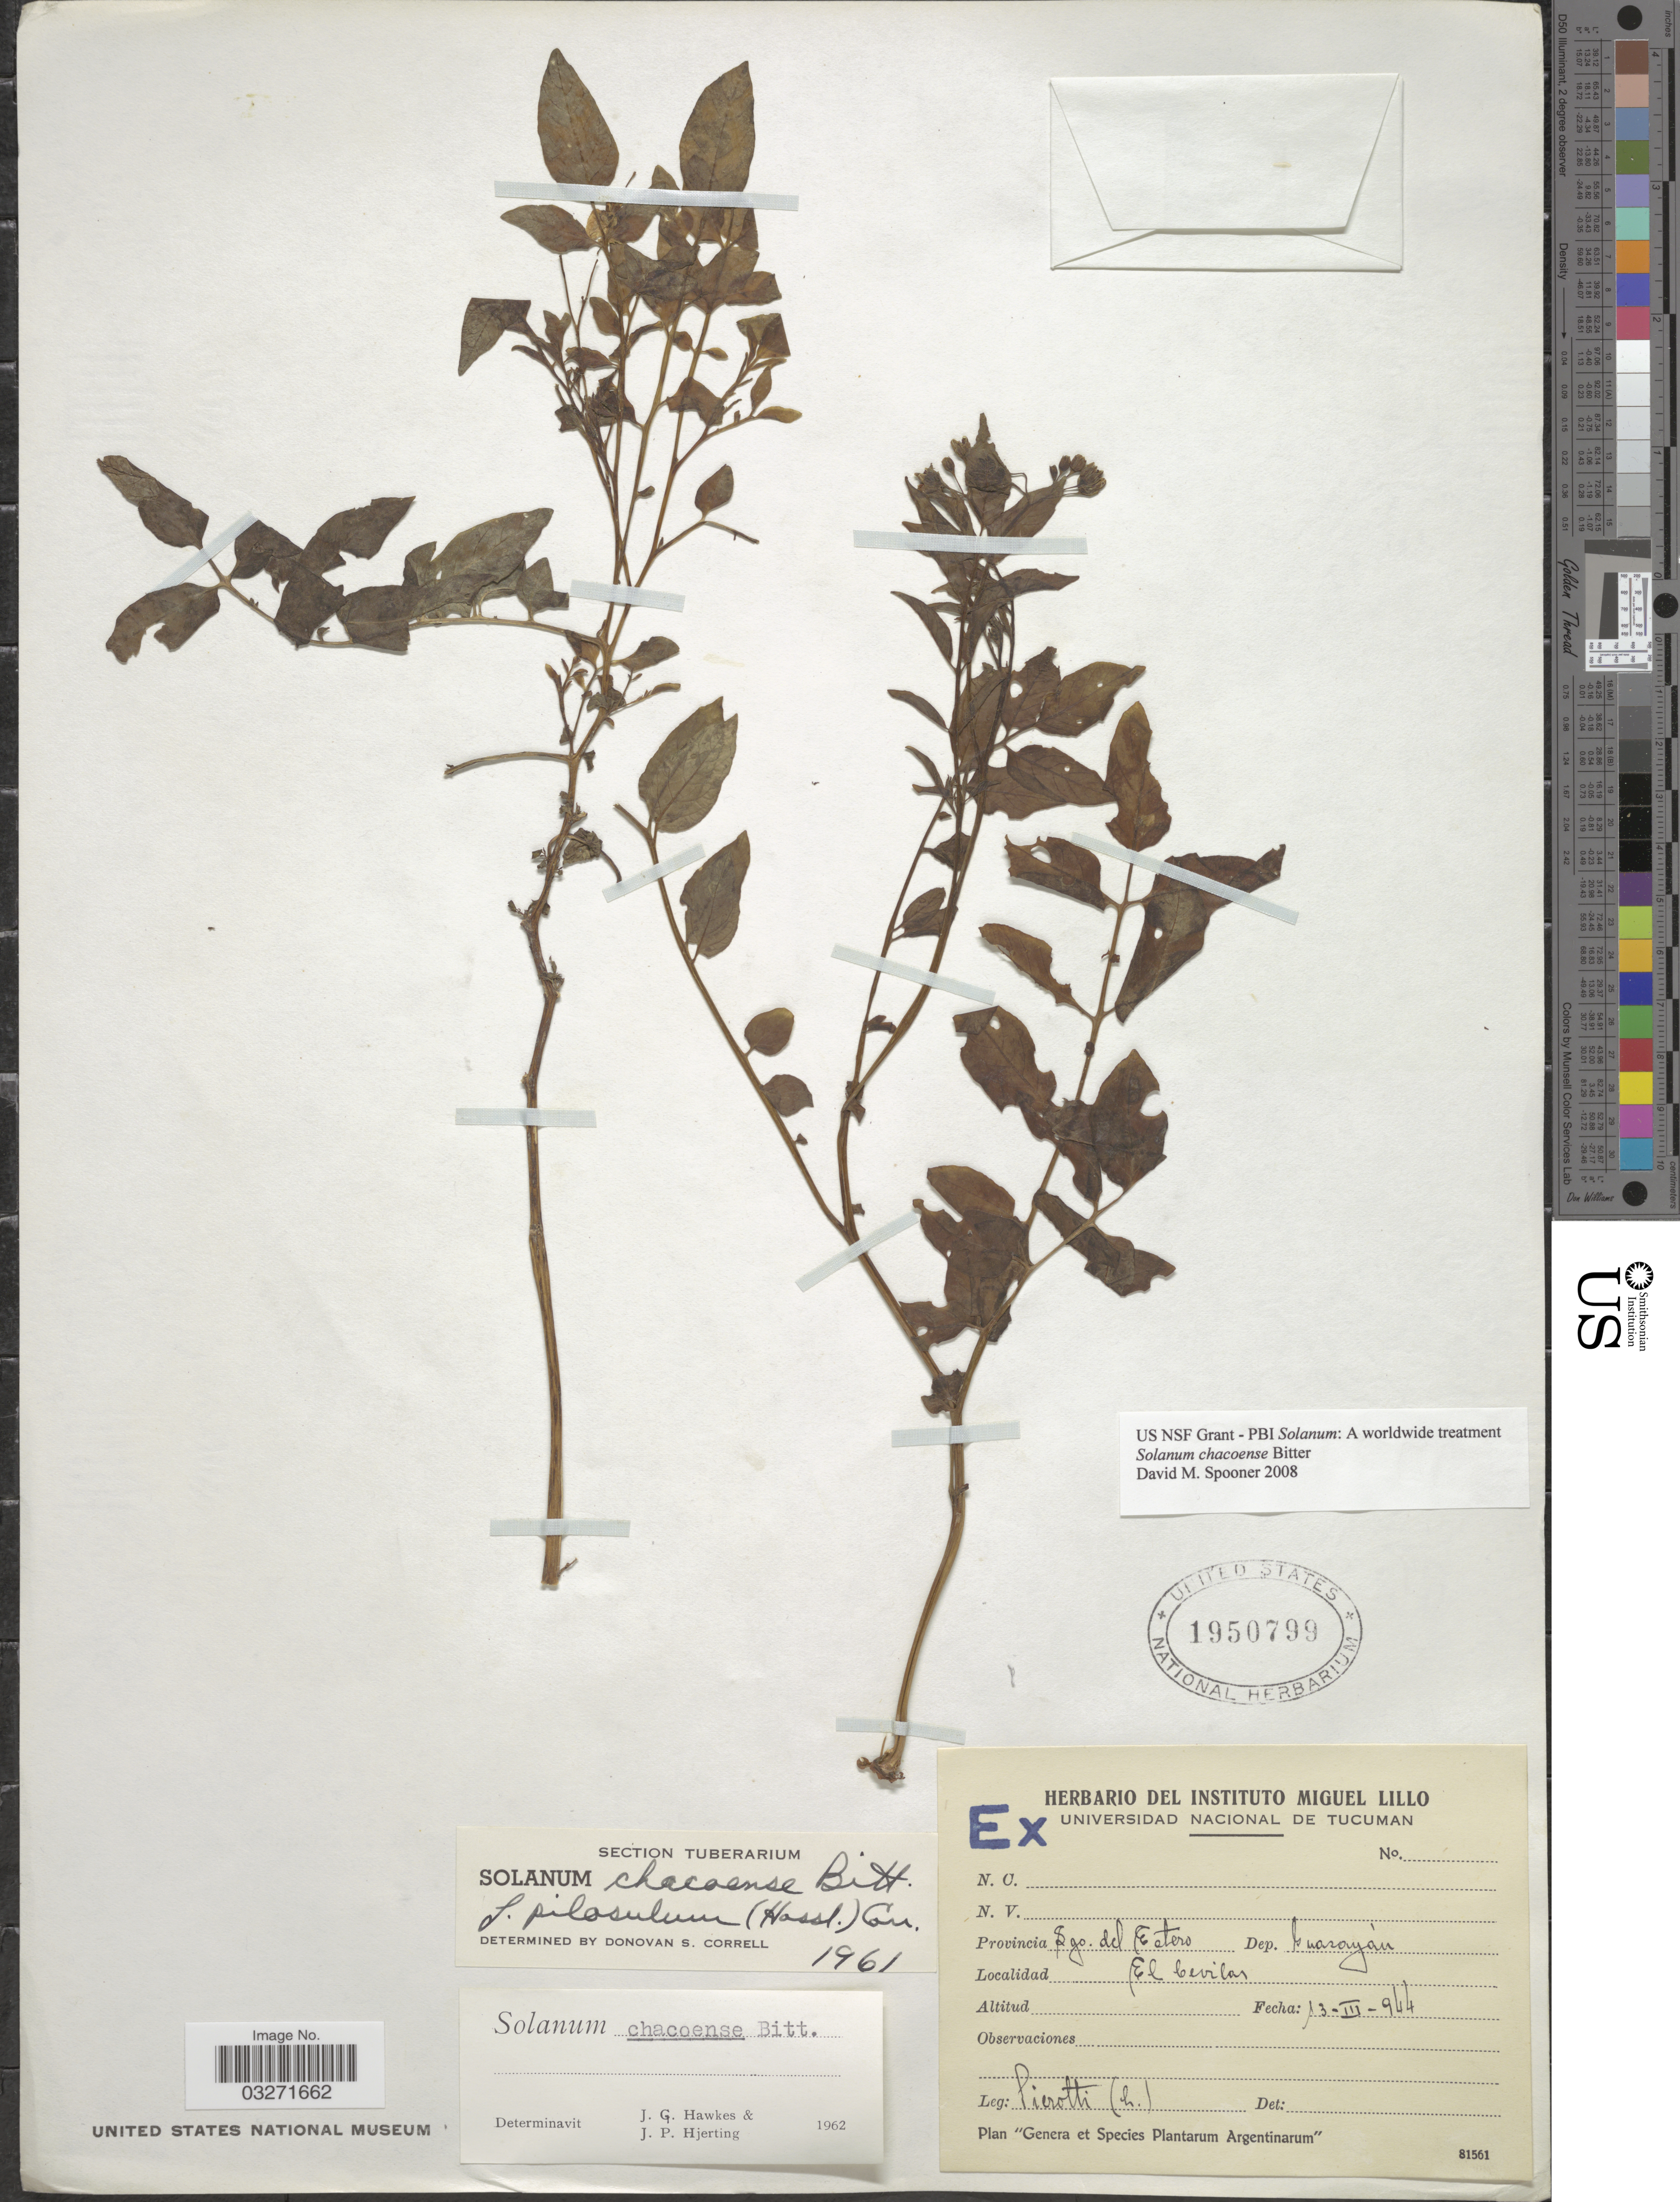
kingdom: Plantae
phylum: Tracheophyta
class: Magnoliopsida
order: Solanales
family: Solanaceae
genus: Solanum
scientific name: Solanum chacoense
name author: Bitt.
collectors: Pierotti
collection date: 1944-03-13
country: Argentina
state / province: Santiago del Estero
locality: Dep. Guasayán. El Cevilar.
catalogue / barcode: US 1950799